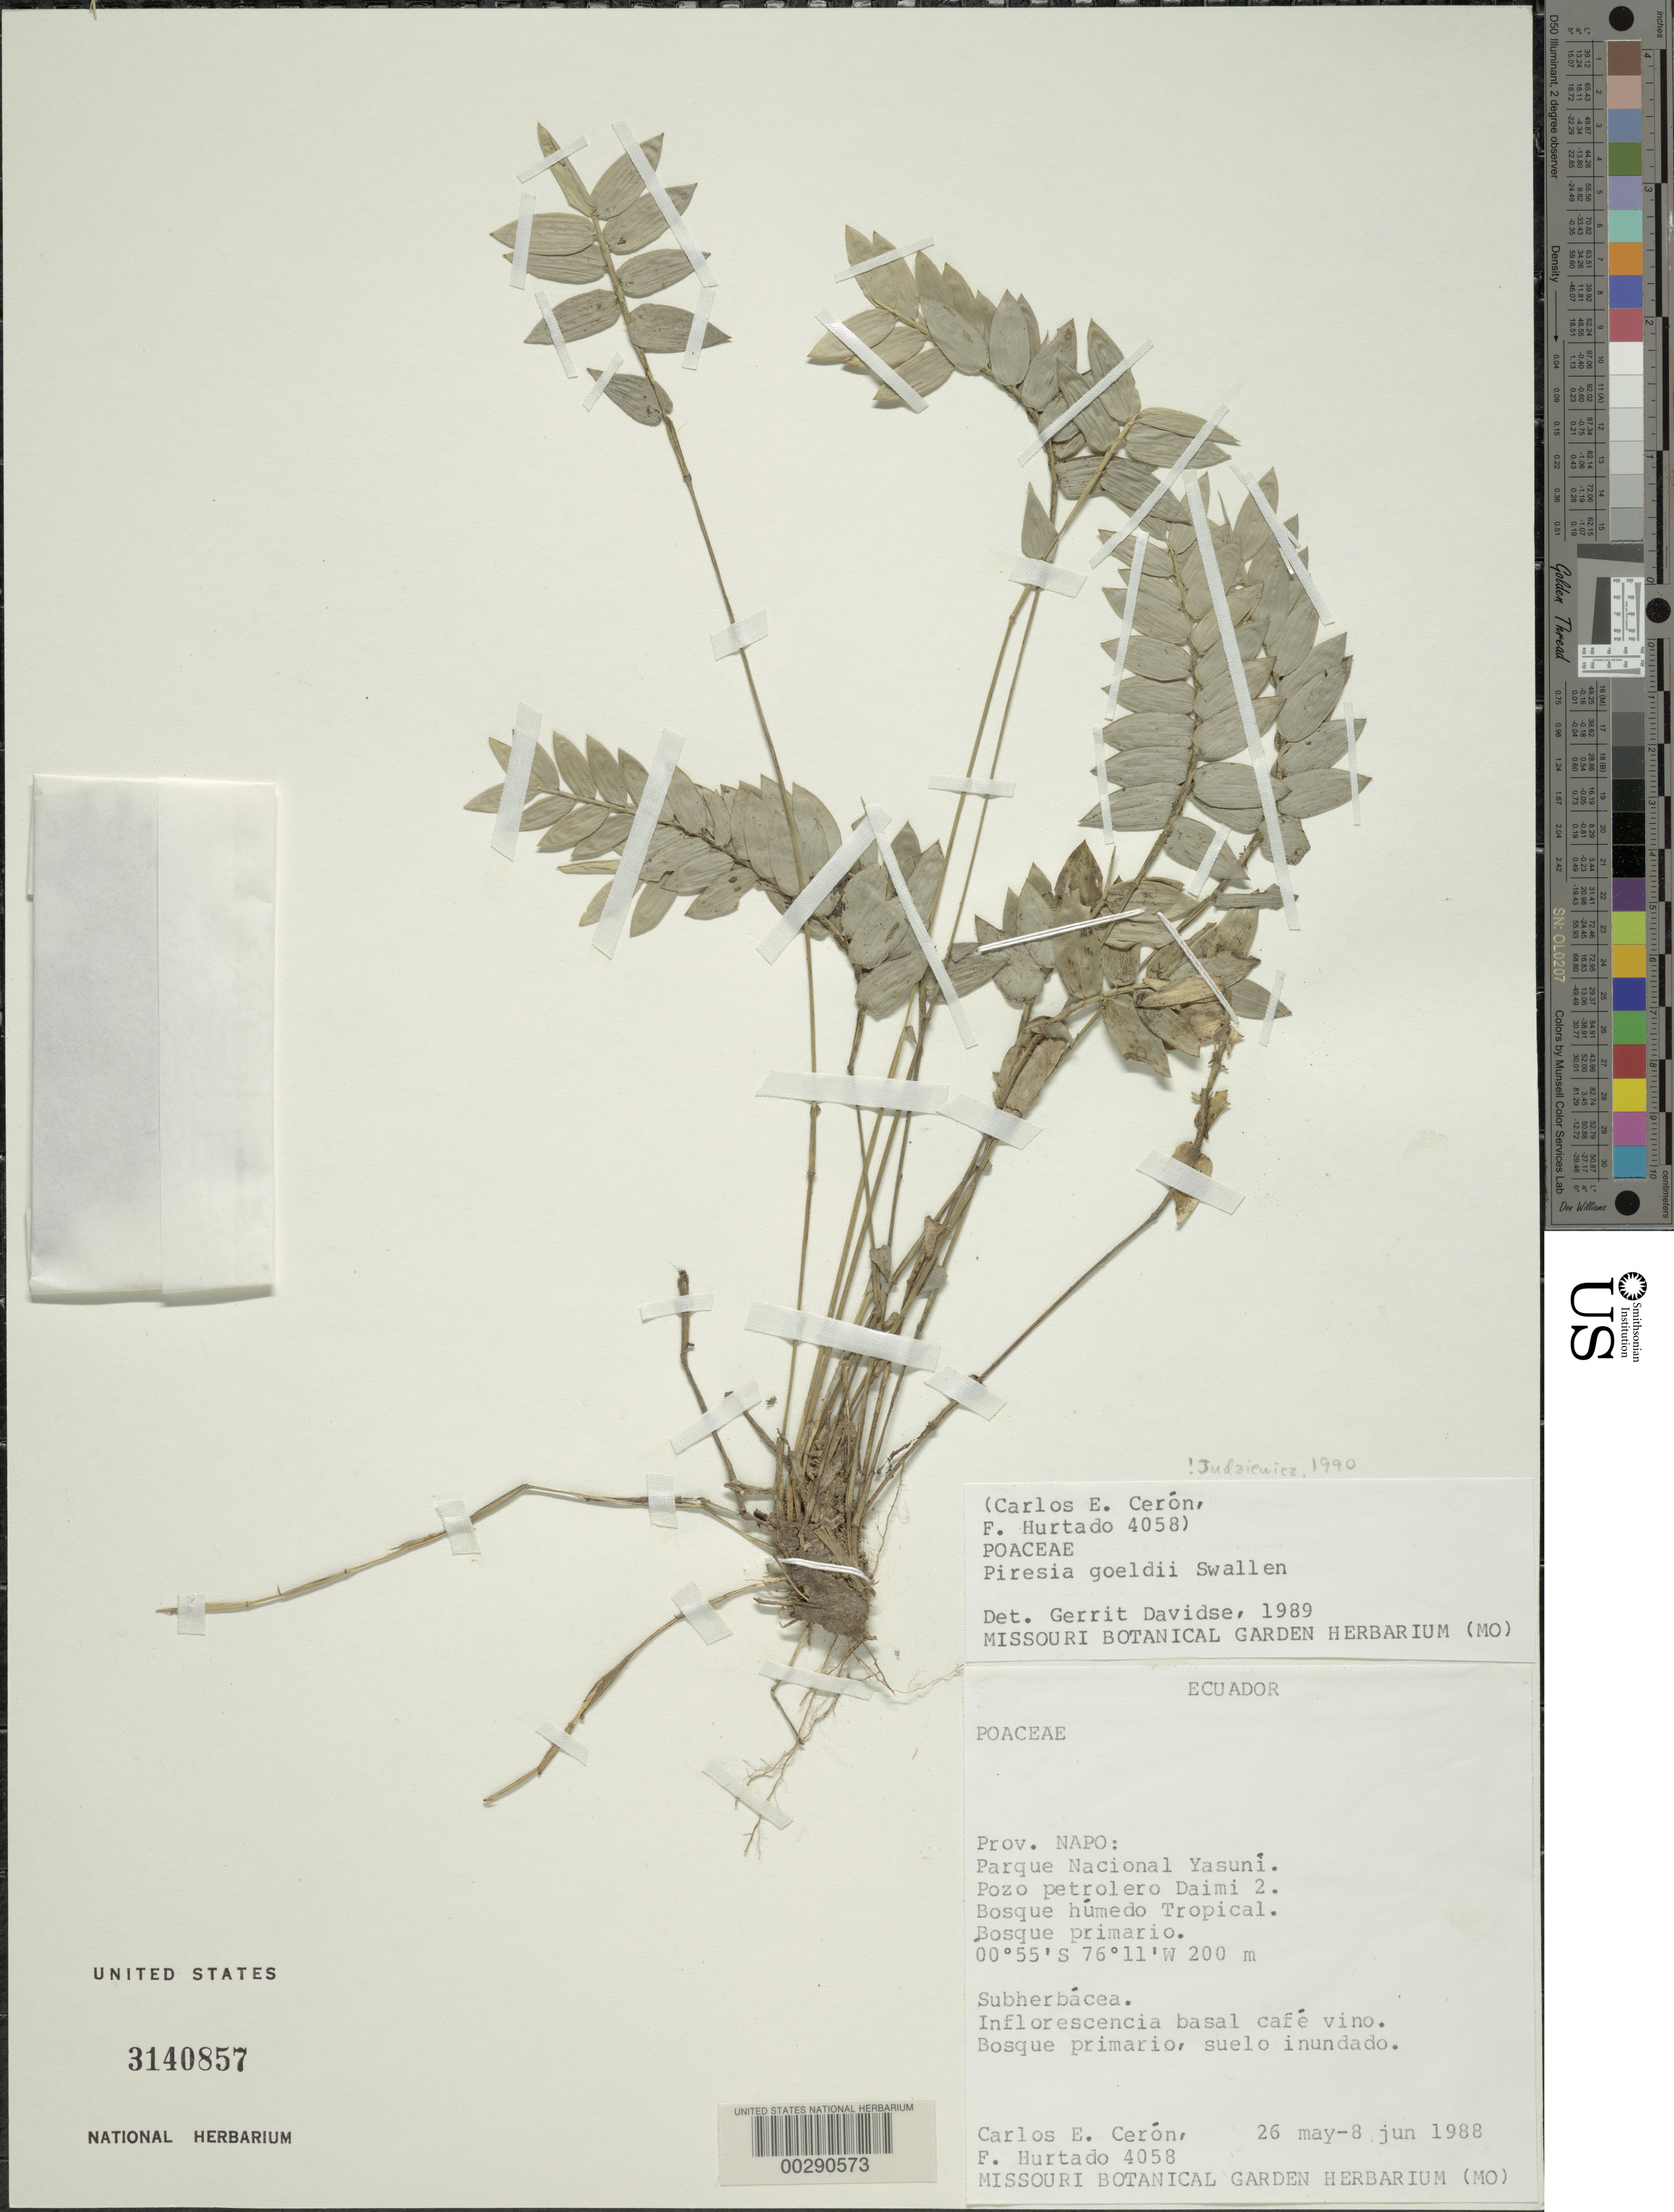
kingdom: Plantae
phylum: Tracheophyta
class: Liliopsida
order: Poales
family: Poaceae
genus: Piresia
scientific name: Piresia goeldii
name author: Swallen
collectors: C. E. Cerón M. & F. Hurtado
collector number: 4058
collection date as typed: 26 May 1988 to 08 Jun 1988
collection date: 1988-05-26/1988-06-08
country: Ecuador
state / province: Napo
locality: Parque Nacional yasuni; pozo petrolero daimi 2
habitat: Primary tropical rain forest; ground inundated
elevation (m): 200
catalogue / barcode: US 3140857